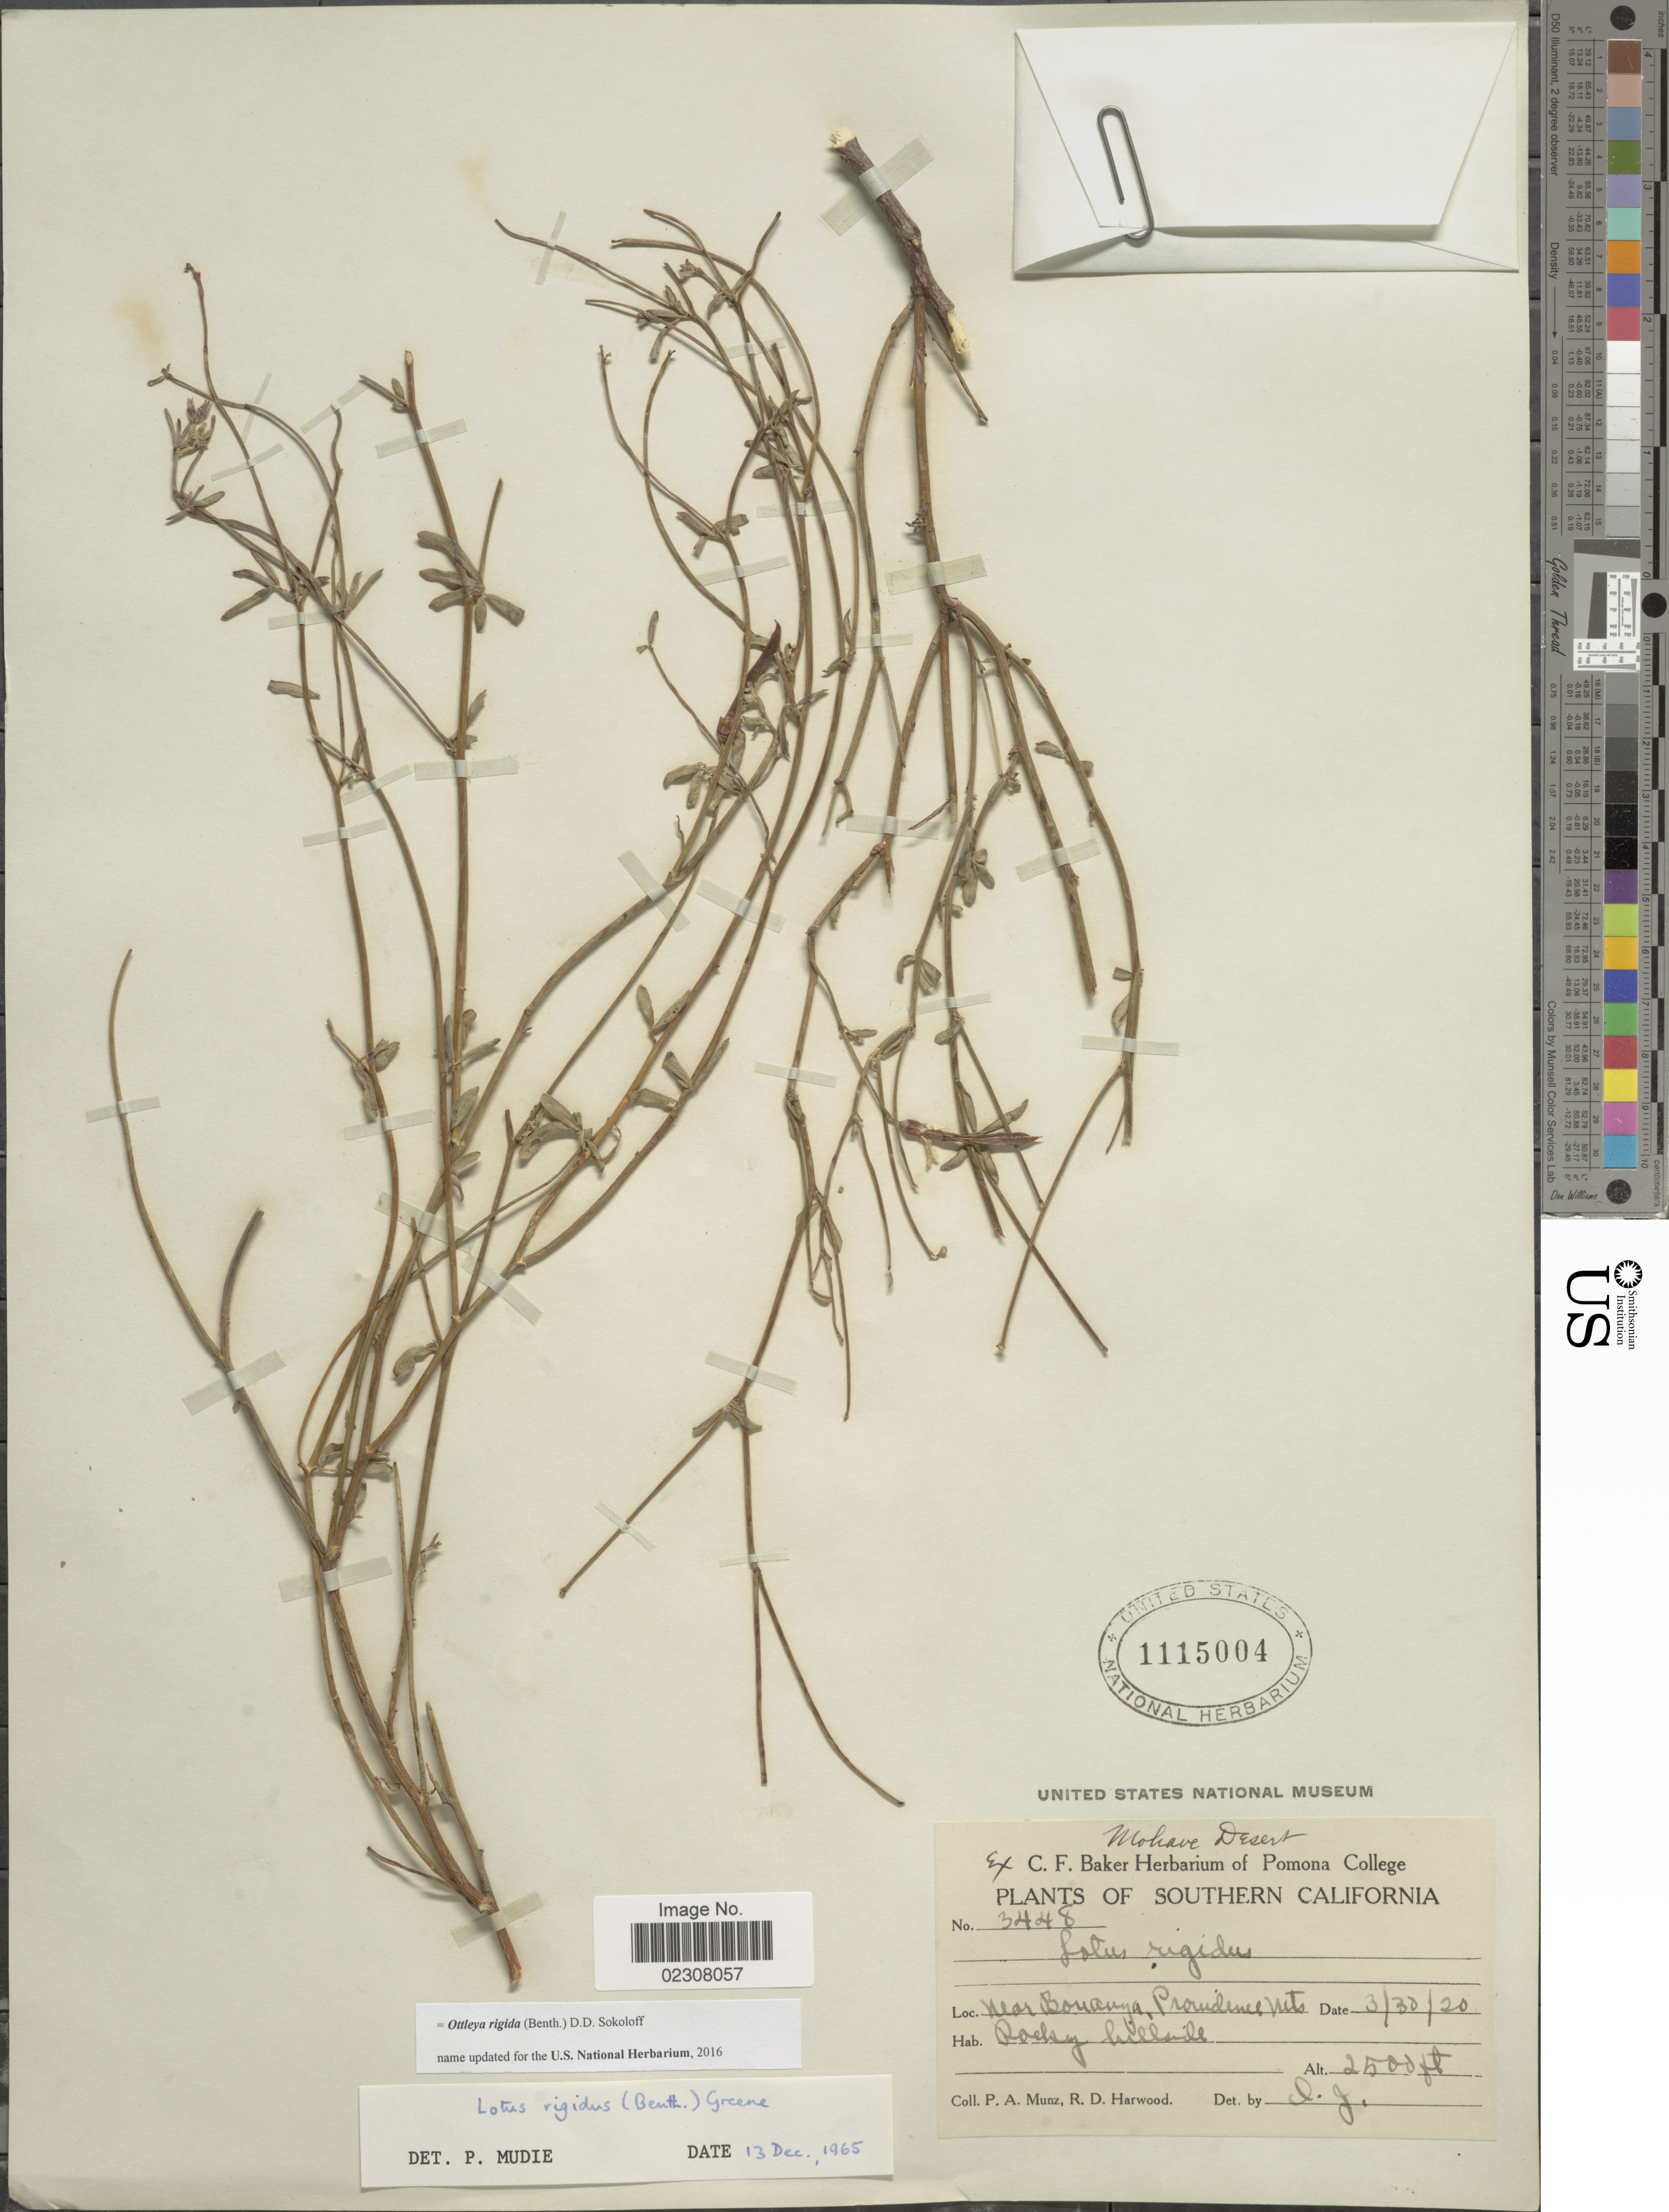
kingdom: Plantae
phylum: Tracheophyta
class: Magnoliopsida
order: Fabales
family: Fabaceae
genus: Ottleya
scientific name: Ottleya rigida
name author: (Benth.) D.D. Sokoloff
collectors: P. A. Munz & R. Harwood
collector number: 3448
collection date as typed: Transcribed d/m/y: 30/3/20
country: United States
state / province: California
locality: Southern California, near Bouanya, Providence Mts, Rocky hillside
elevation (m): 762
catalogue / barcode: US 1115004